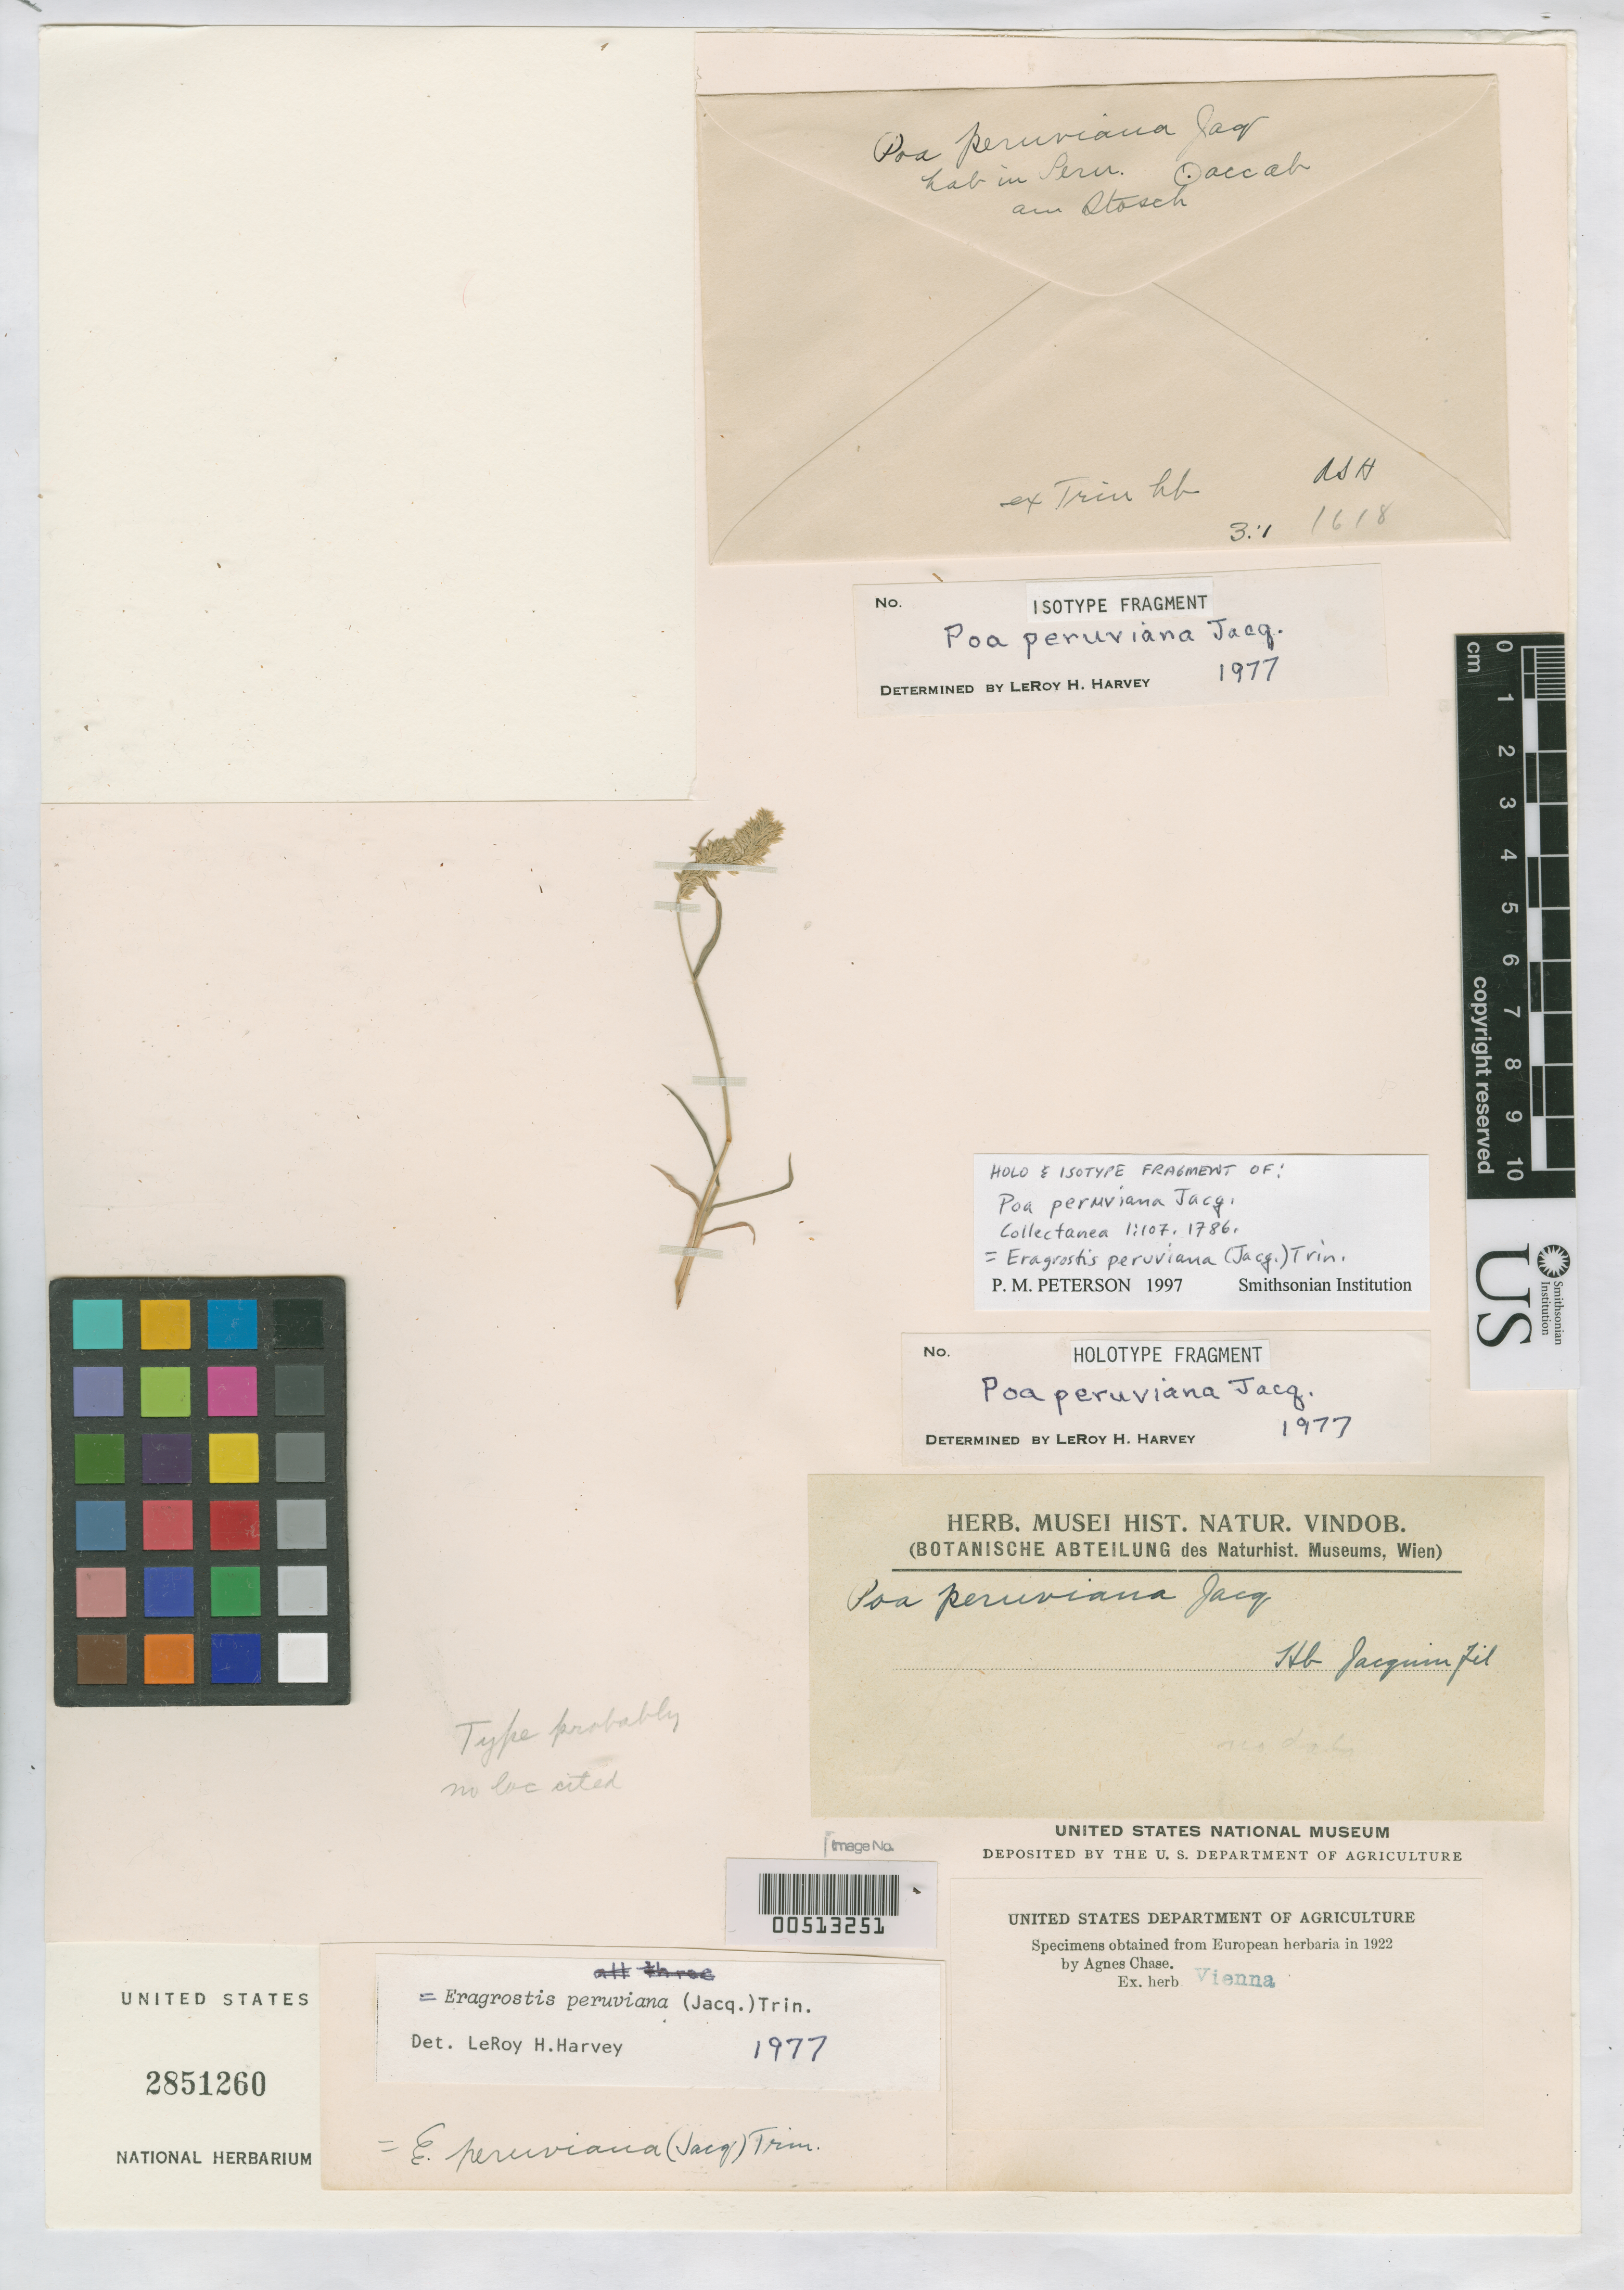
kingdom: Plantae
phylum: Tracheophyta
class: Liliopsida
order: Poales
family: Poaceae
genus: Poa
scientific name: Poa peruviana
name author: Jacq.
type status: Type Fragment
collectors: N. J. Jacquin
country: Peru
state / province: San Martín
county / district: Mariscal Cáceres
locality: Rio Huallaga, margen Derecha del; Balsa Probana; dtto. Tocache Nuevo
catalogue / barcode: US 2851260